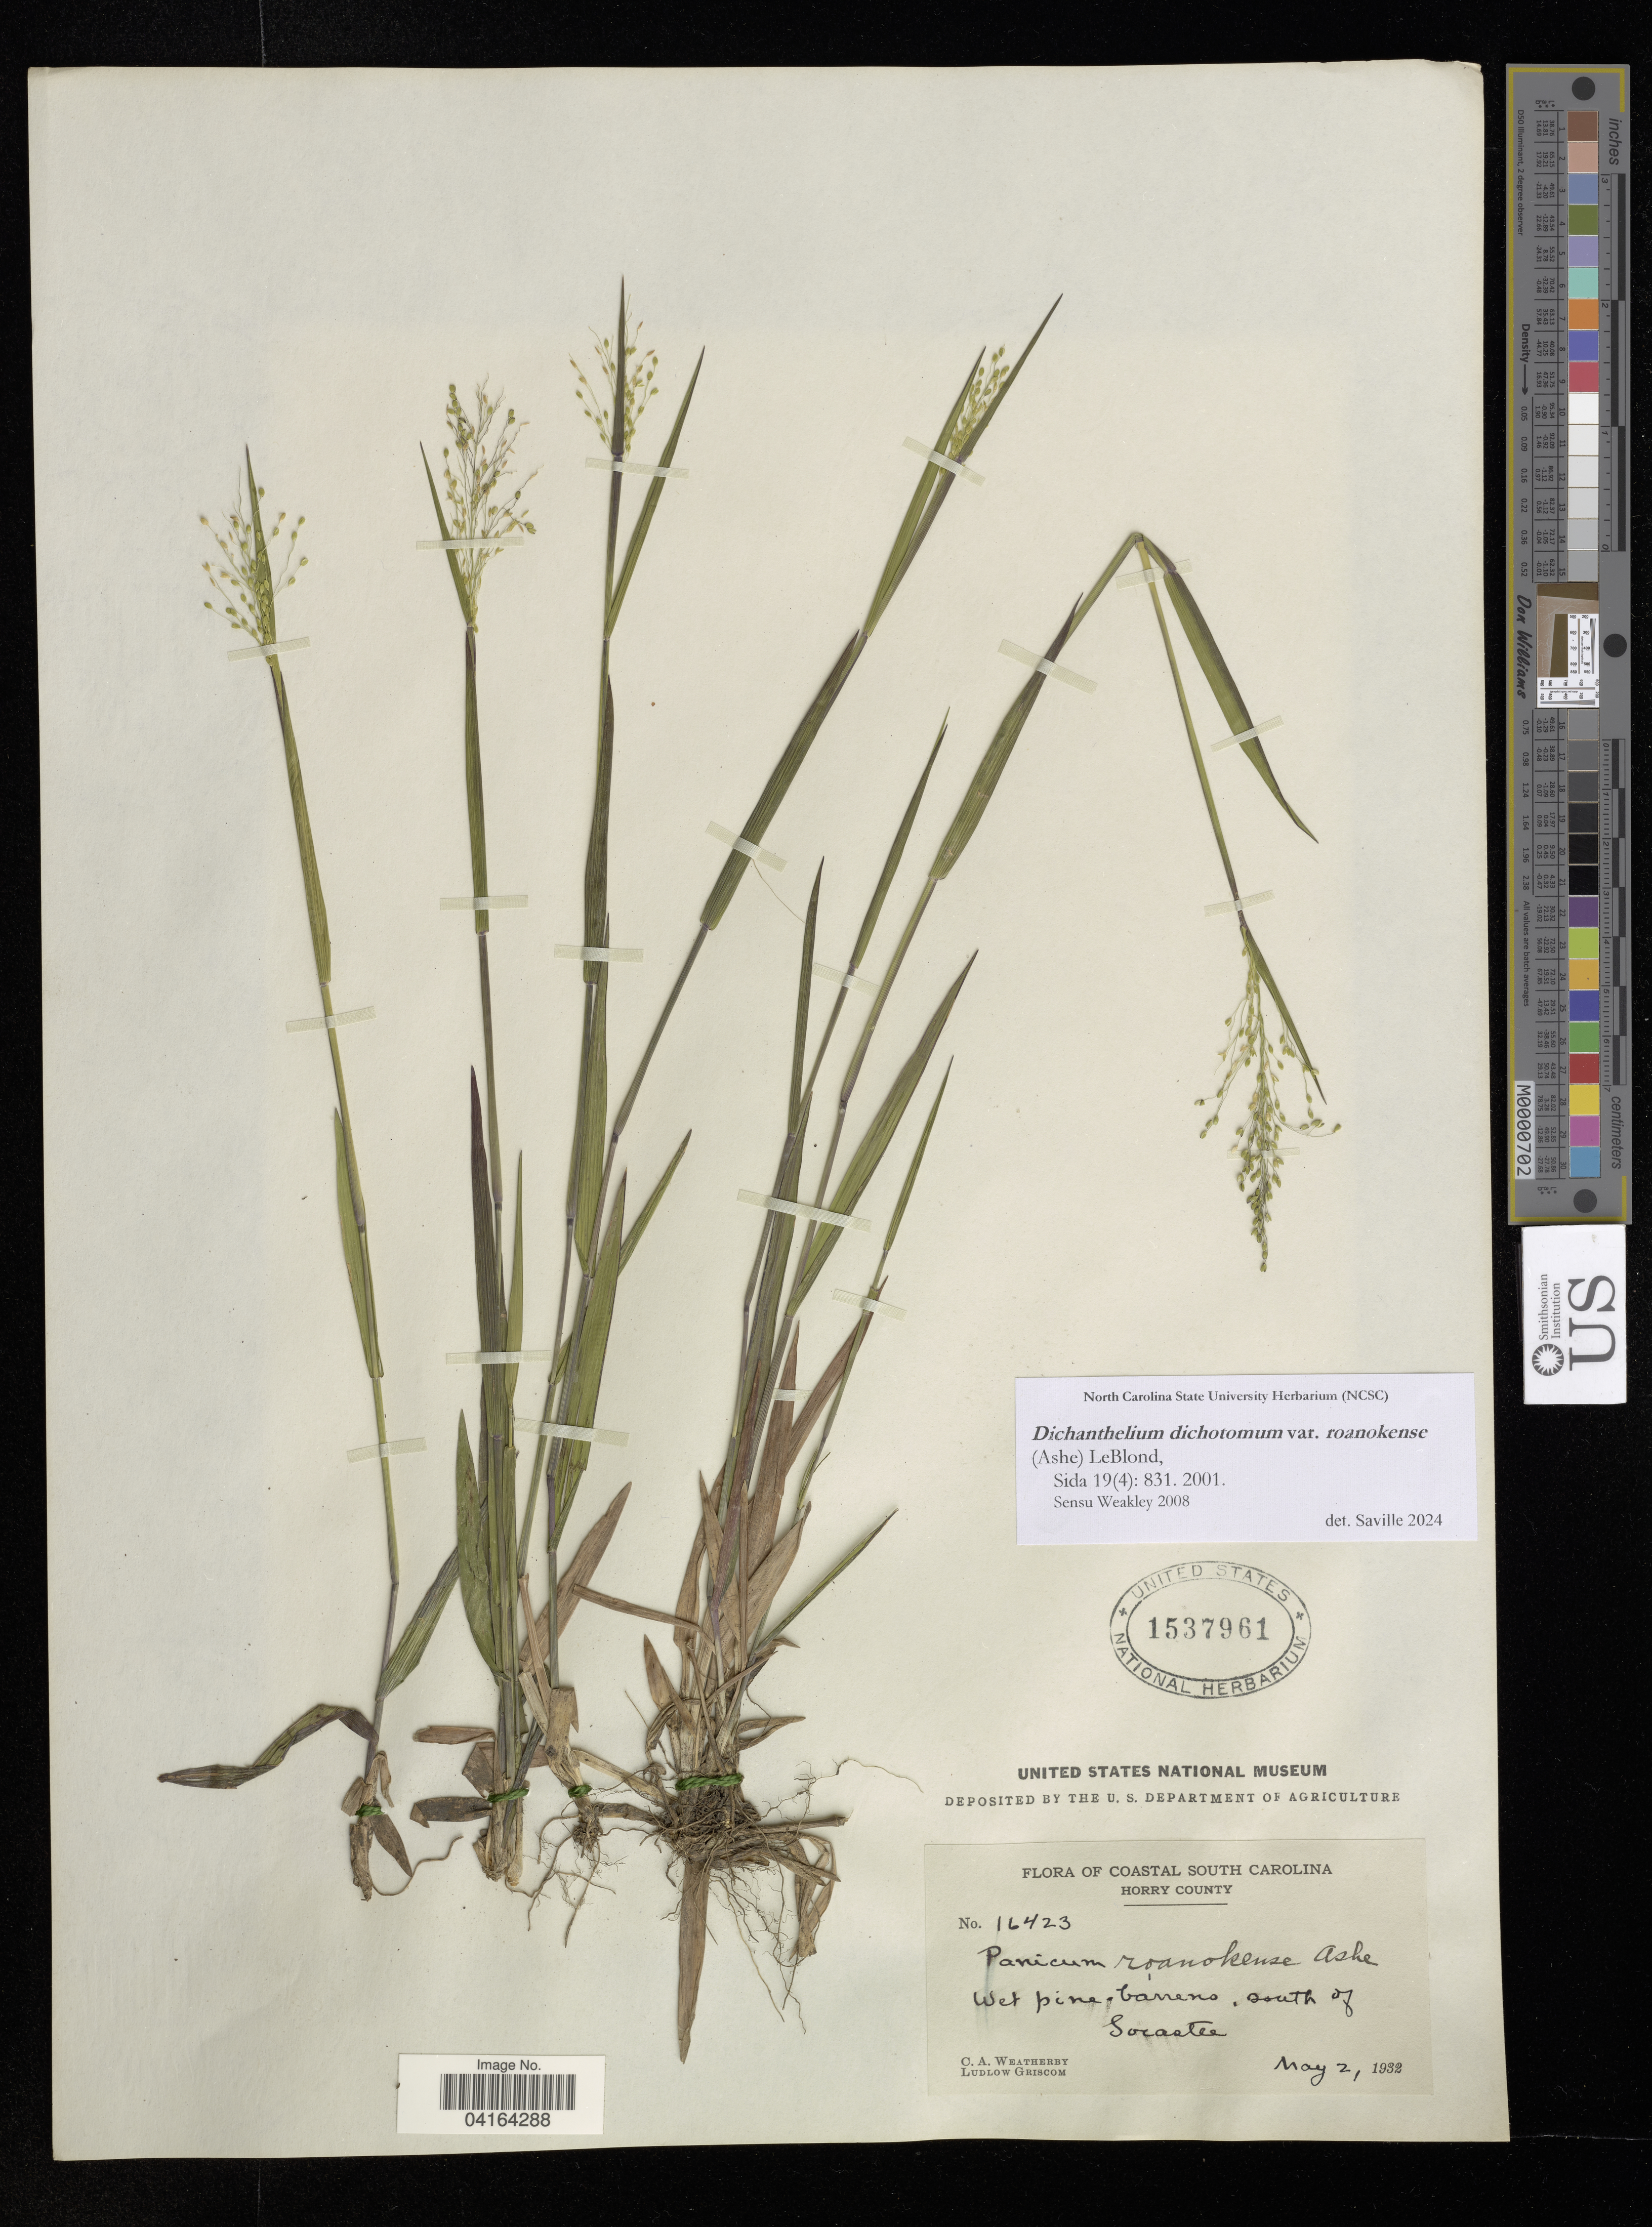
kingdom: Plantae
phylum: Tracheophyta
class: Liliopsida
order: Poales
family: Poaceae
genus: Dichanthelium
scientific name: Dichanthelium dichotomum var. roanokense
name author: (Ashe) LeBlond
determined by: Saville, A. C., (NCSC), North Carolina State University (UNITED STATES)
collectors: C. A. Weatherby & L. Griscom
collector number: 16423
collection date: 1932-05-02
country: United States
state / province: South Carolina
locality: Coastal South Carolina. Horry County. South of Socastee.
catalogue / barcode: US 1537961